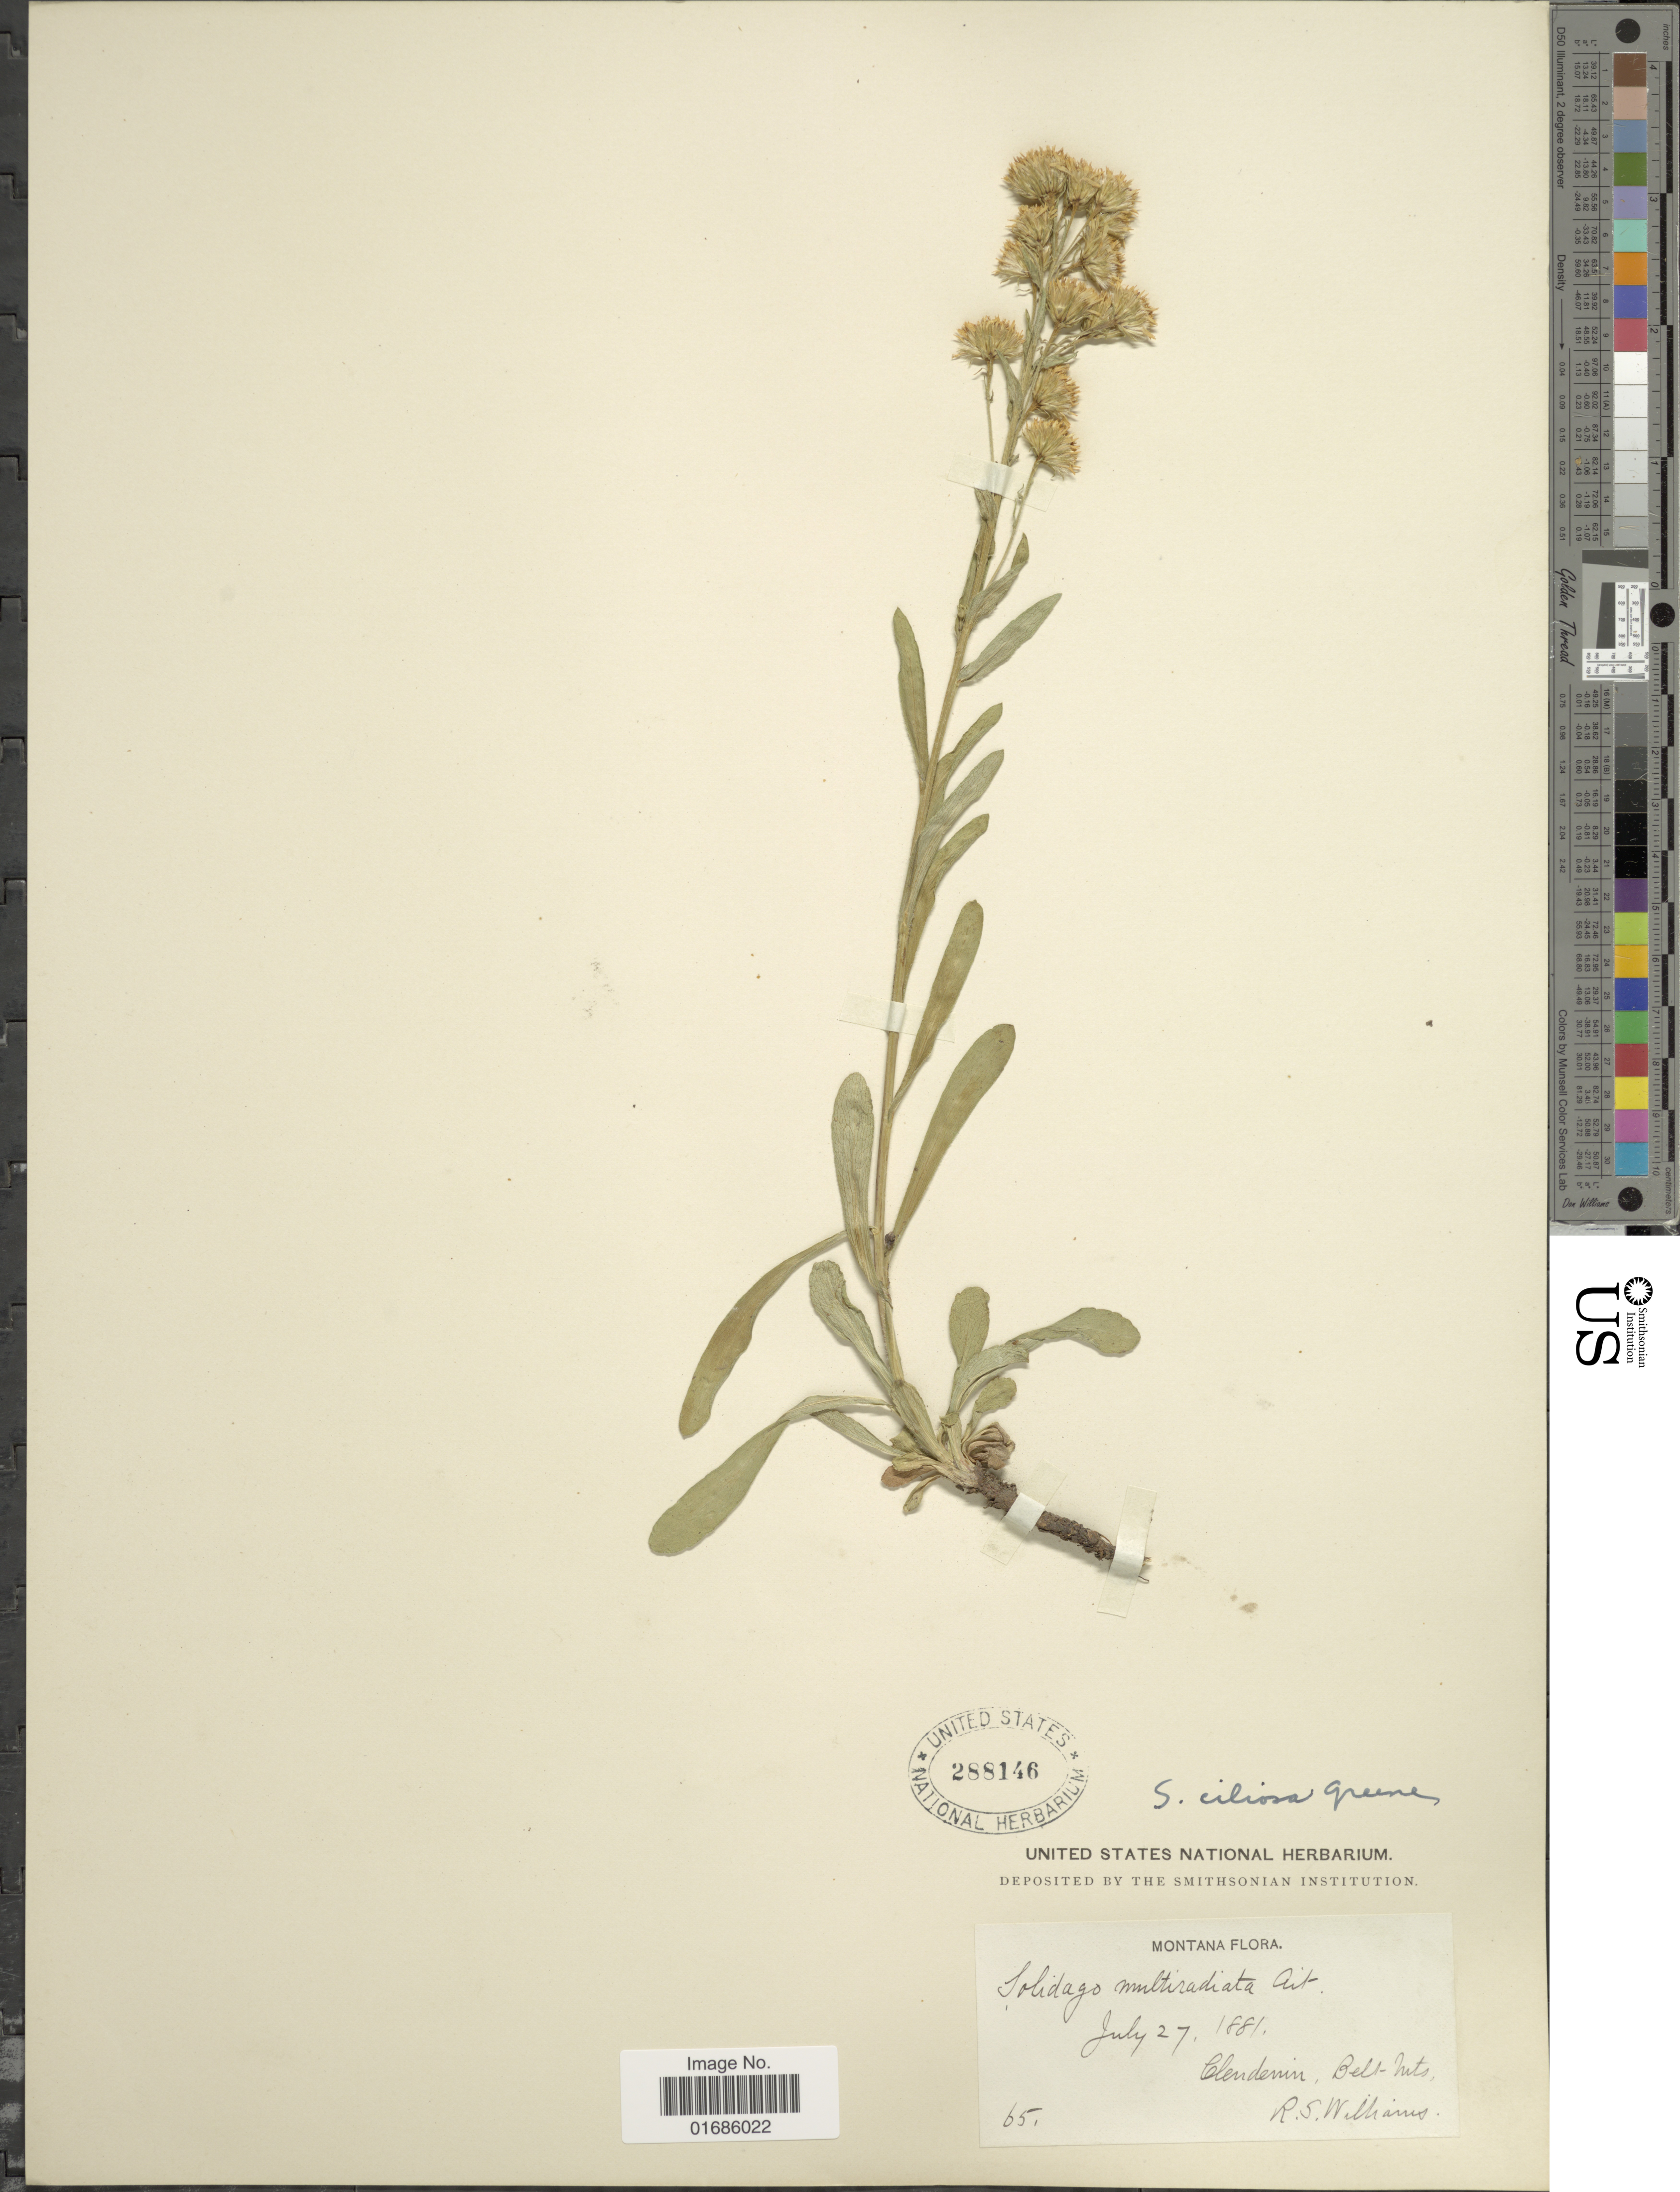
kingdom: Plantae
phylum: Tracheophyta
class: Magnoliopsida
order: Asterales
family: Asteraceae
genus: Solidago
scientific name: Solidago ciliosa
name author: Greene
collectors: R. S. Williams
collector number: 65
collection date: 1881-07-27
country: United States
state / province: Montana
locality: Clendenin, Belt Mts.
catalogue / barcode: US 288146